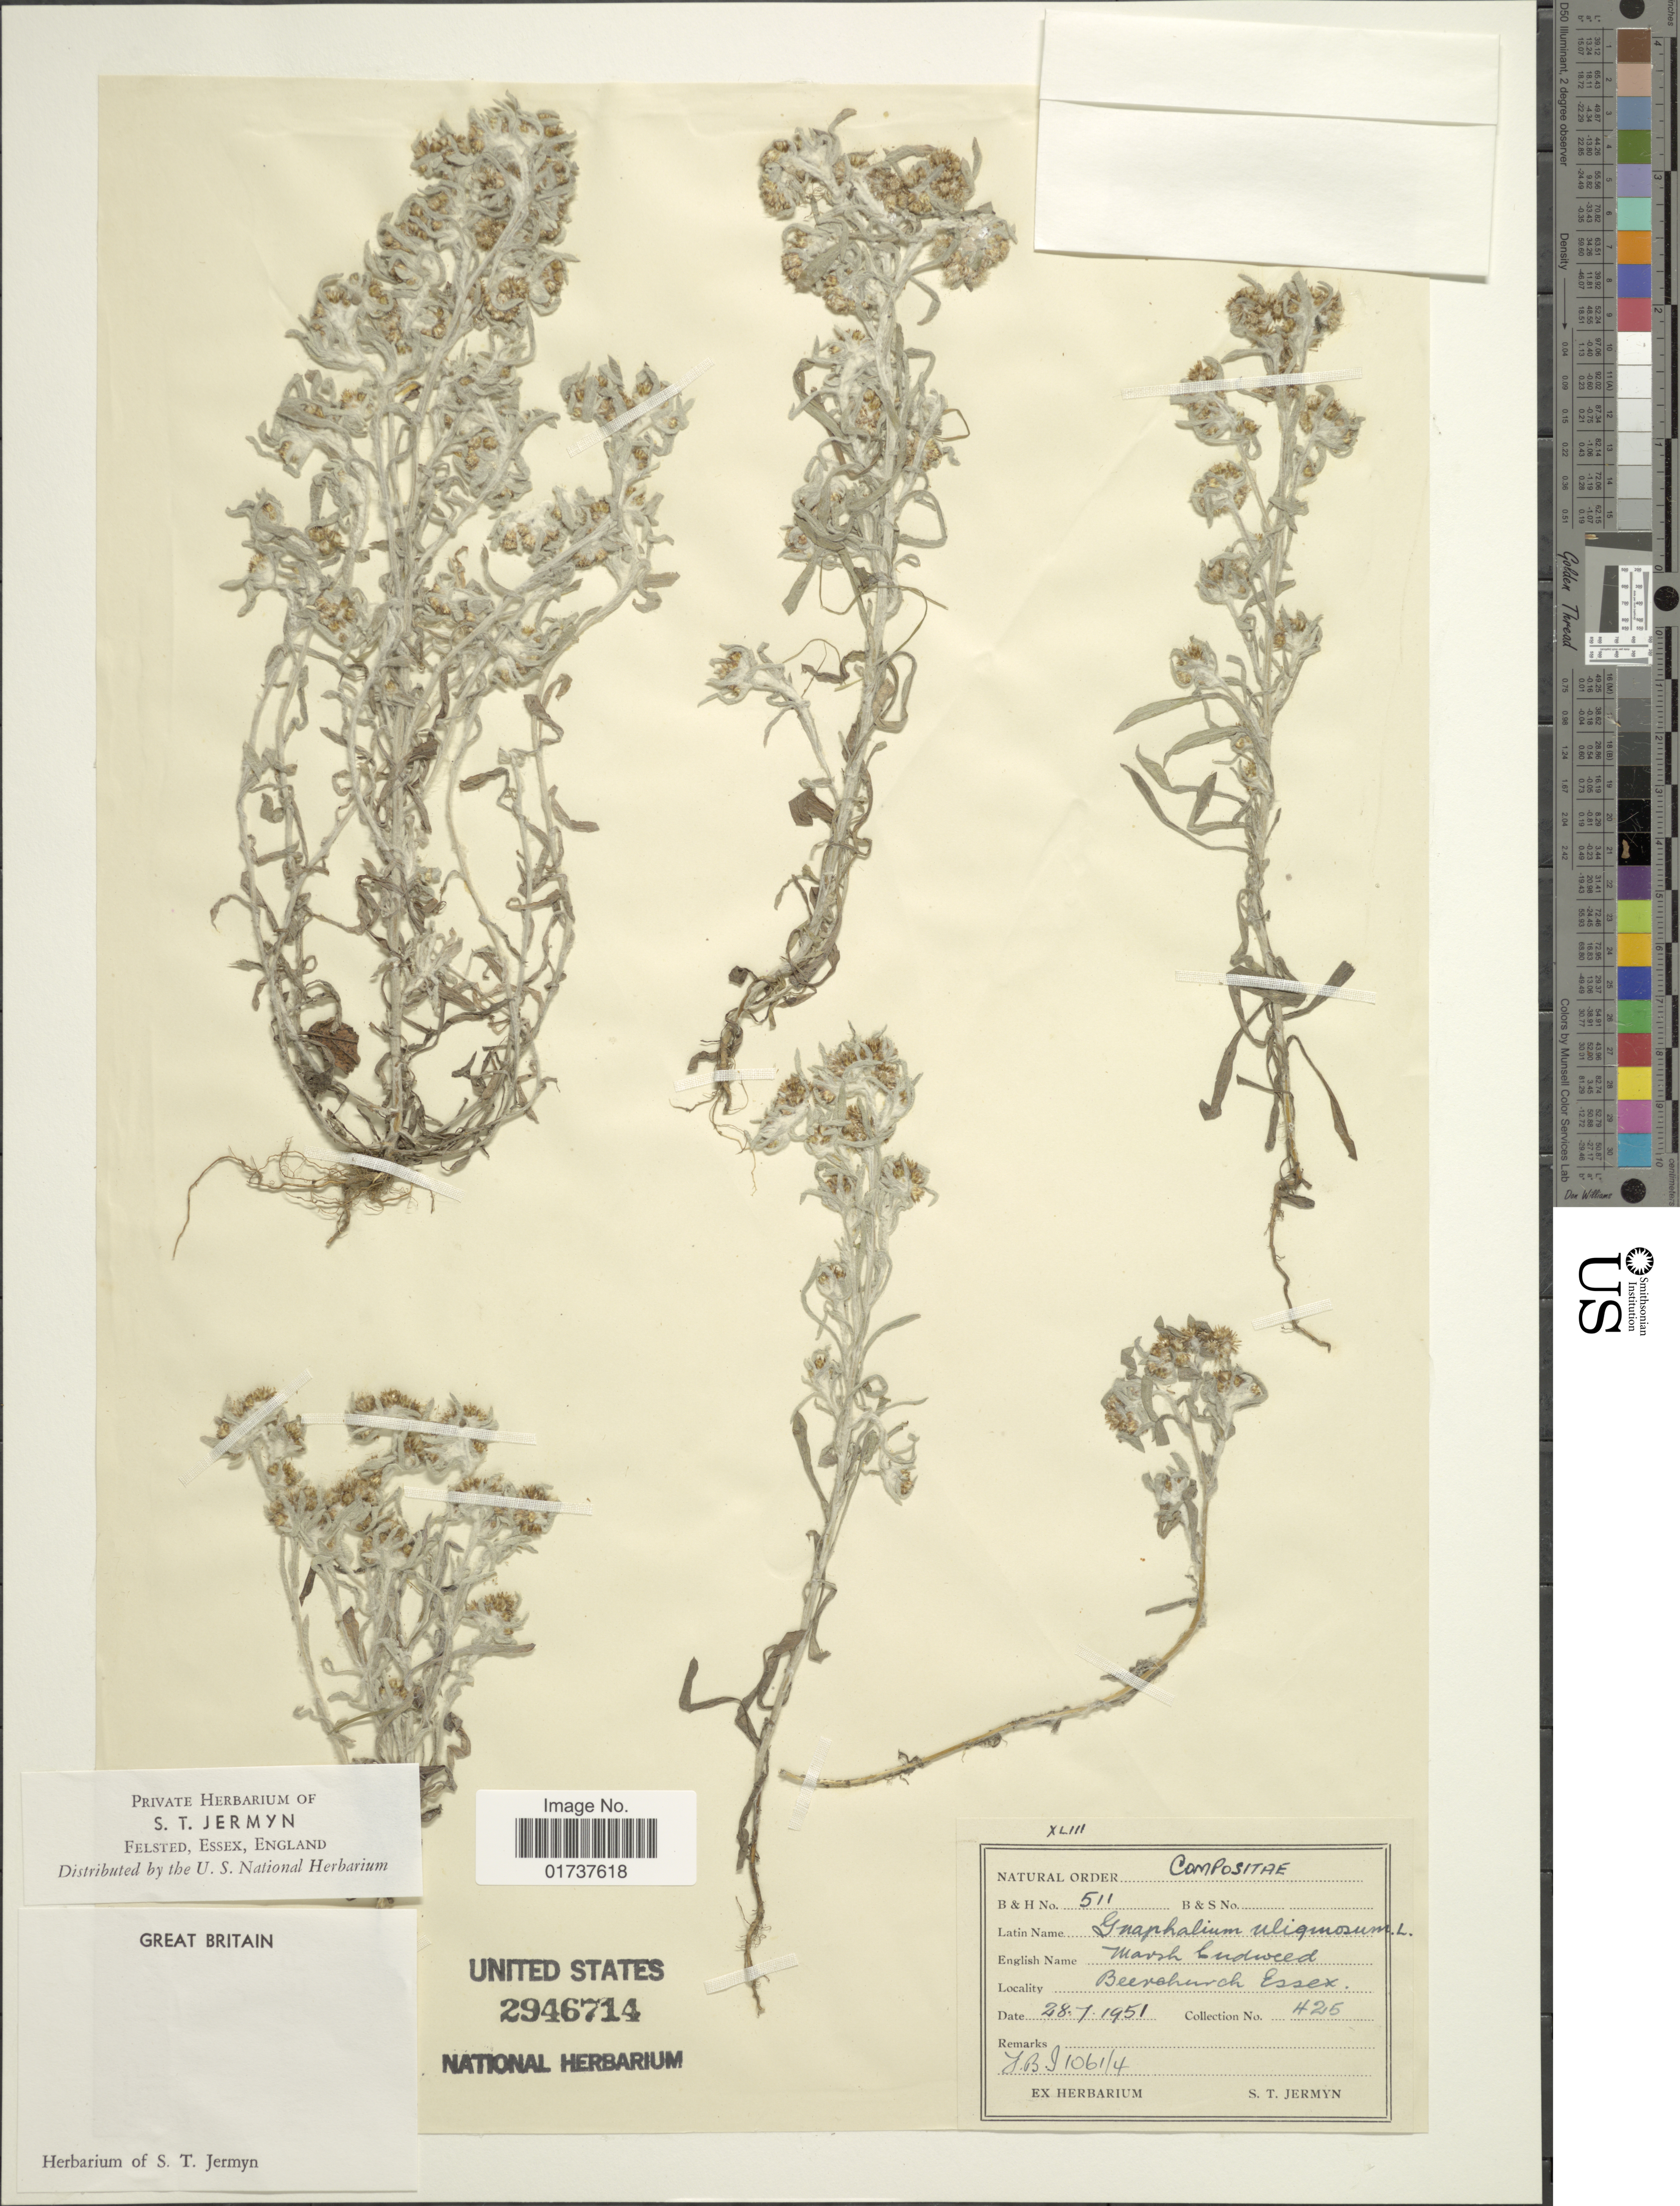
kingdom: Plantae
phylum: Tracheophyta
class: Magnoliopsida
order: Asterales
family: Asteraceae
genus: Gnaphalium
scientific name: Gnaphalium uliginosum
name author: L.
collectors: ex herb. S. T. Jermyn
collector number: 425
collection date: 1951-07-28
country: United Kingdom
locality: Beerchurch Essex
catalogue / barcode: US 2946714